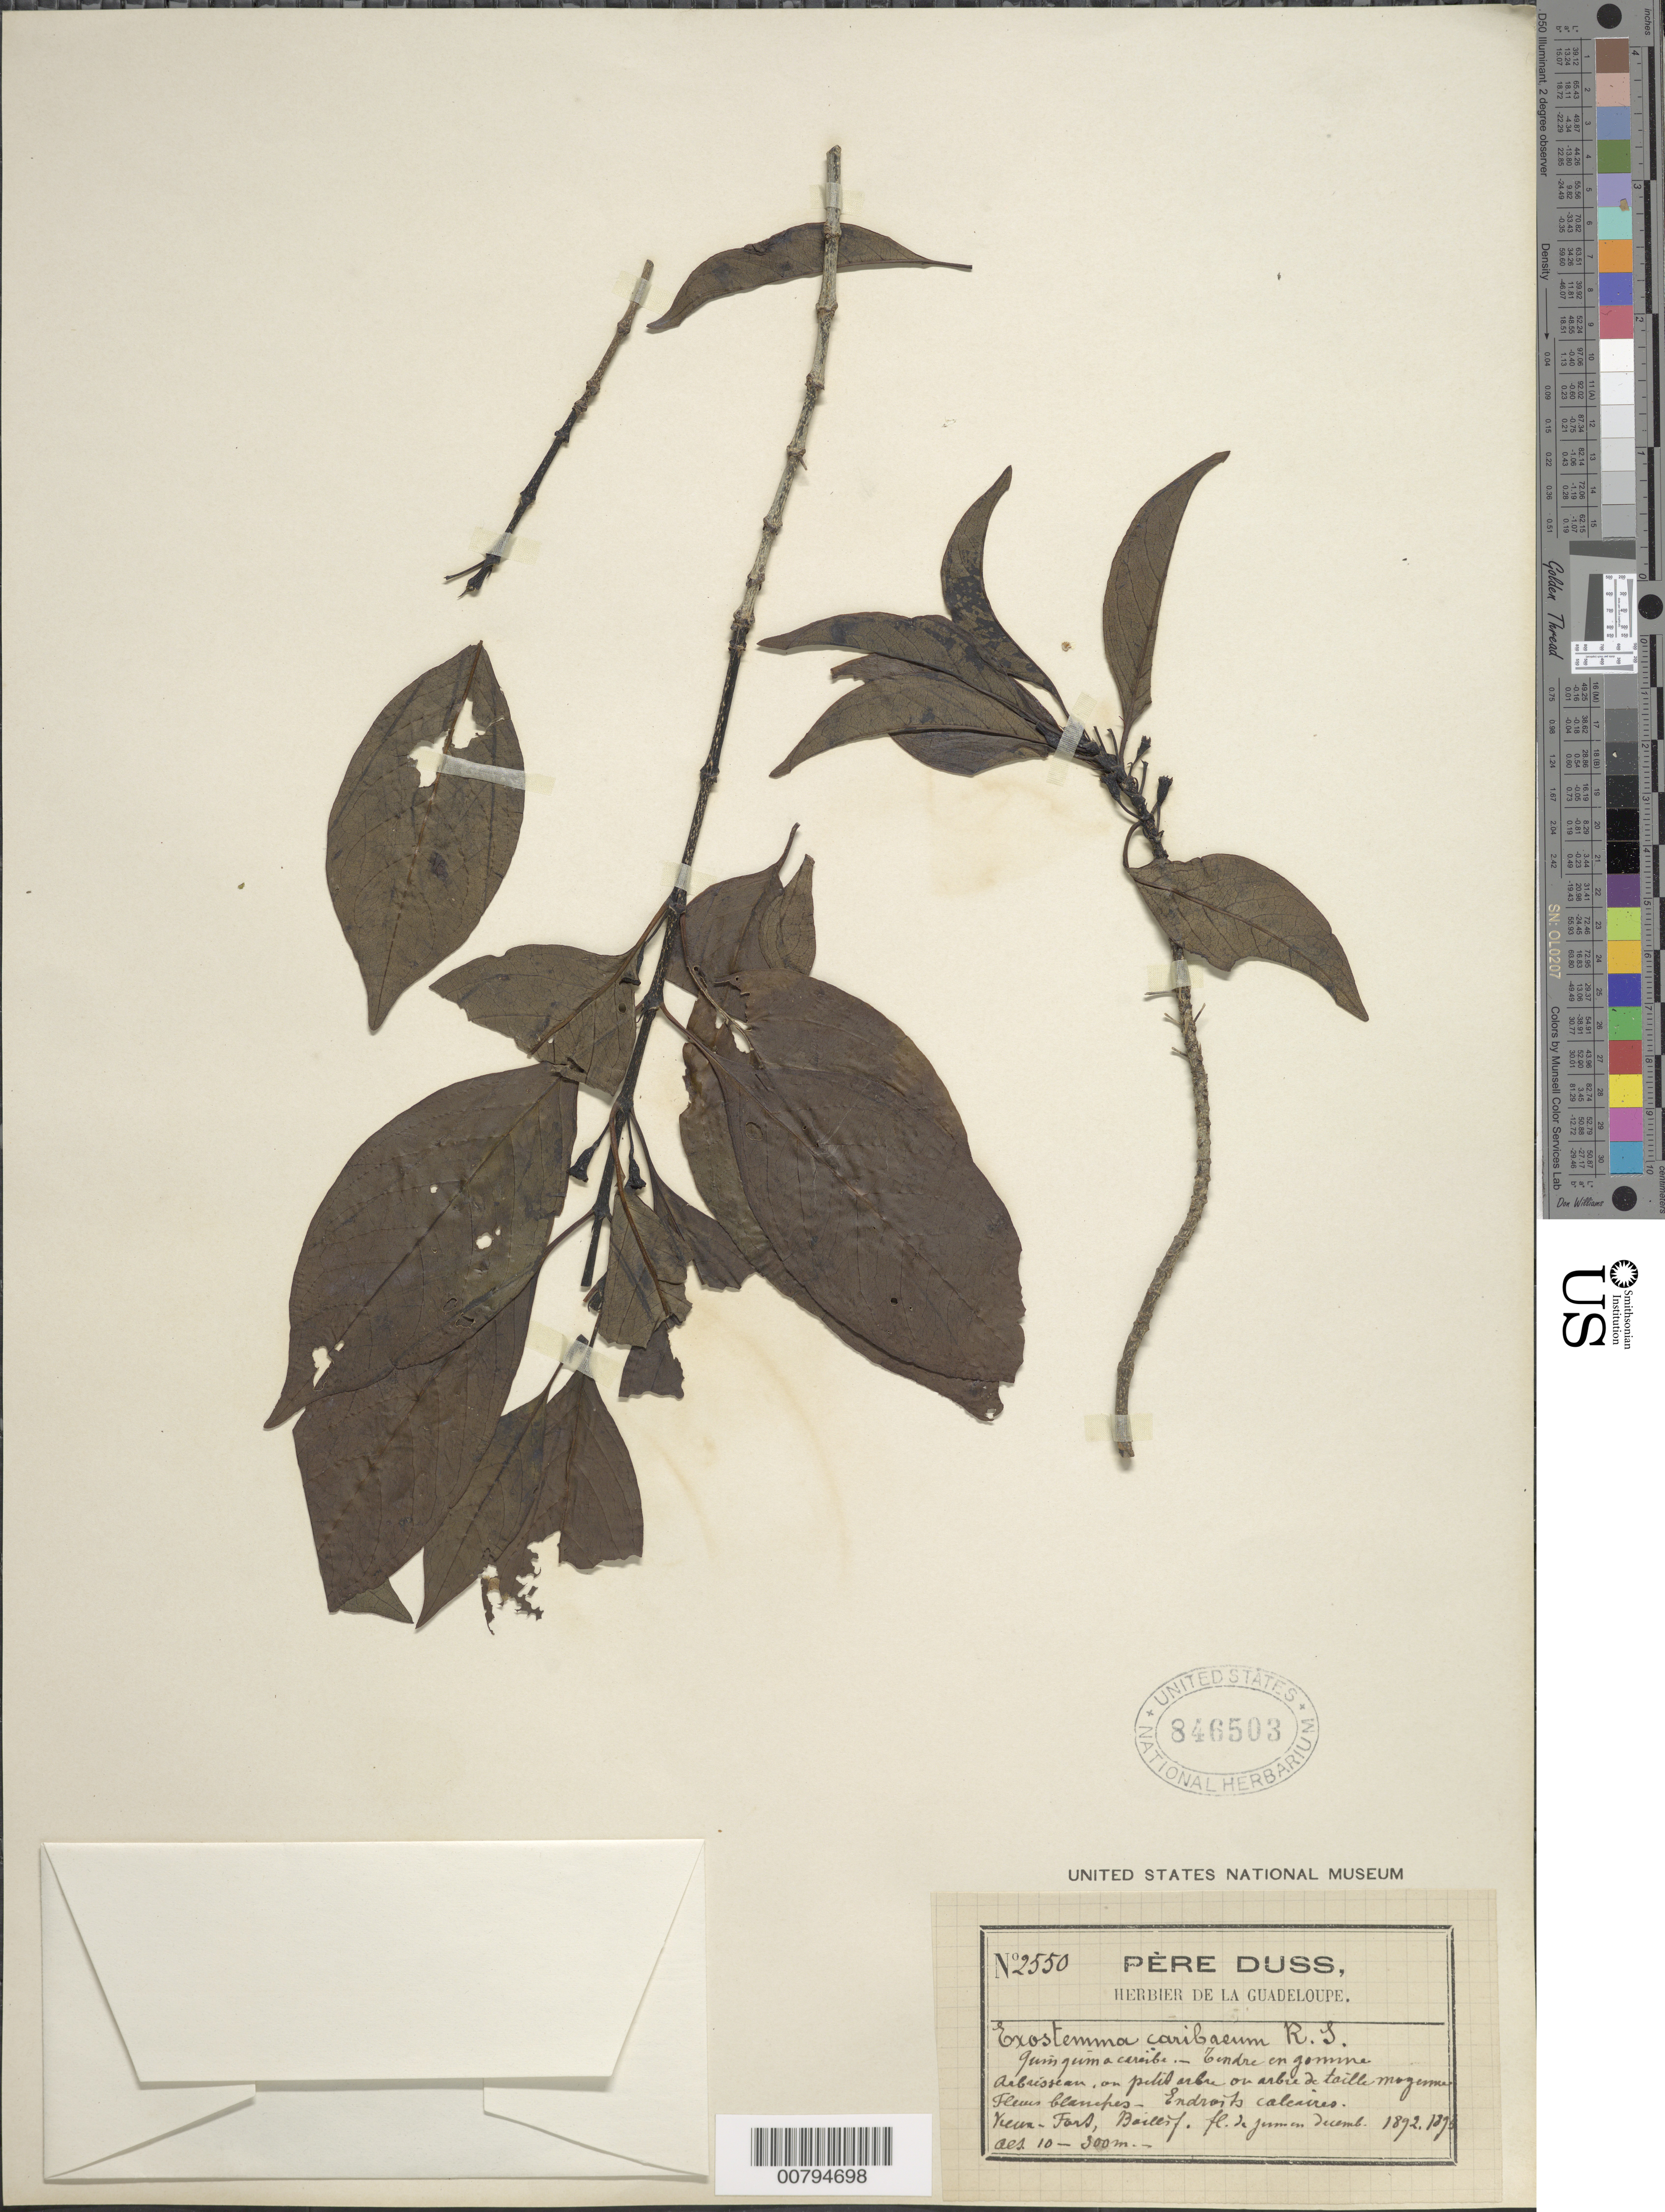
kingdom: Plantae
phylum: Tracheophyta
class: Magnoliopsida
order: Gentianales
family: Rubiaceae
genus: Exostema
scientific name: Exostema caribaeum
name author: (Jacq.) Roem. & Schult.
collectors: Père Duss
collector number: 2550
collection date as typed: Dec 1892 to -- --- 1893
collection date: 1892-12/1893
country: Guadeloupe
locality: Yeun-Fors, Baills F. (sp?)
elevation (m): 10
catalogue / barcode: US 846503